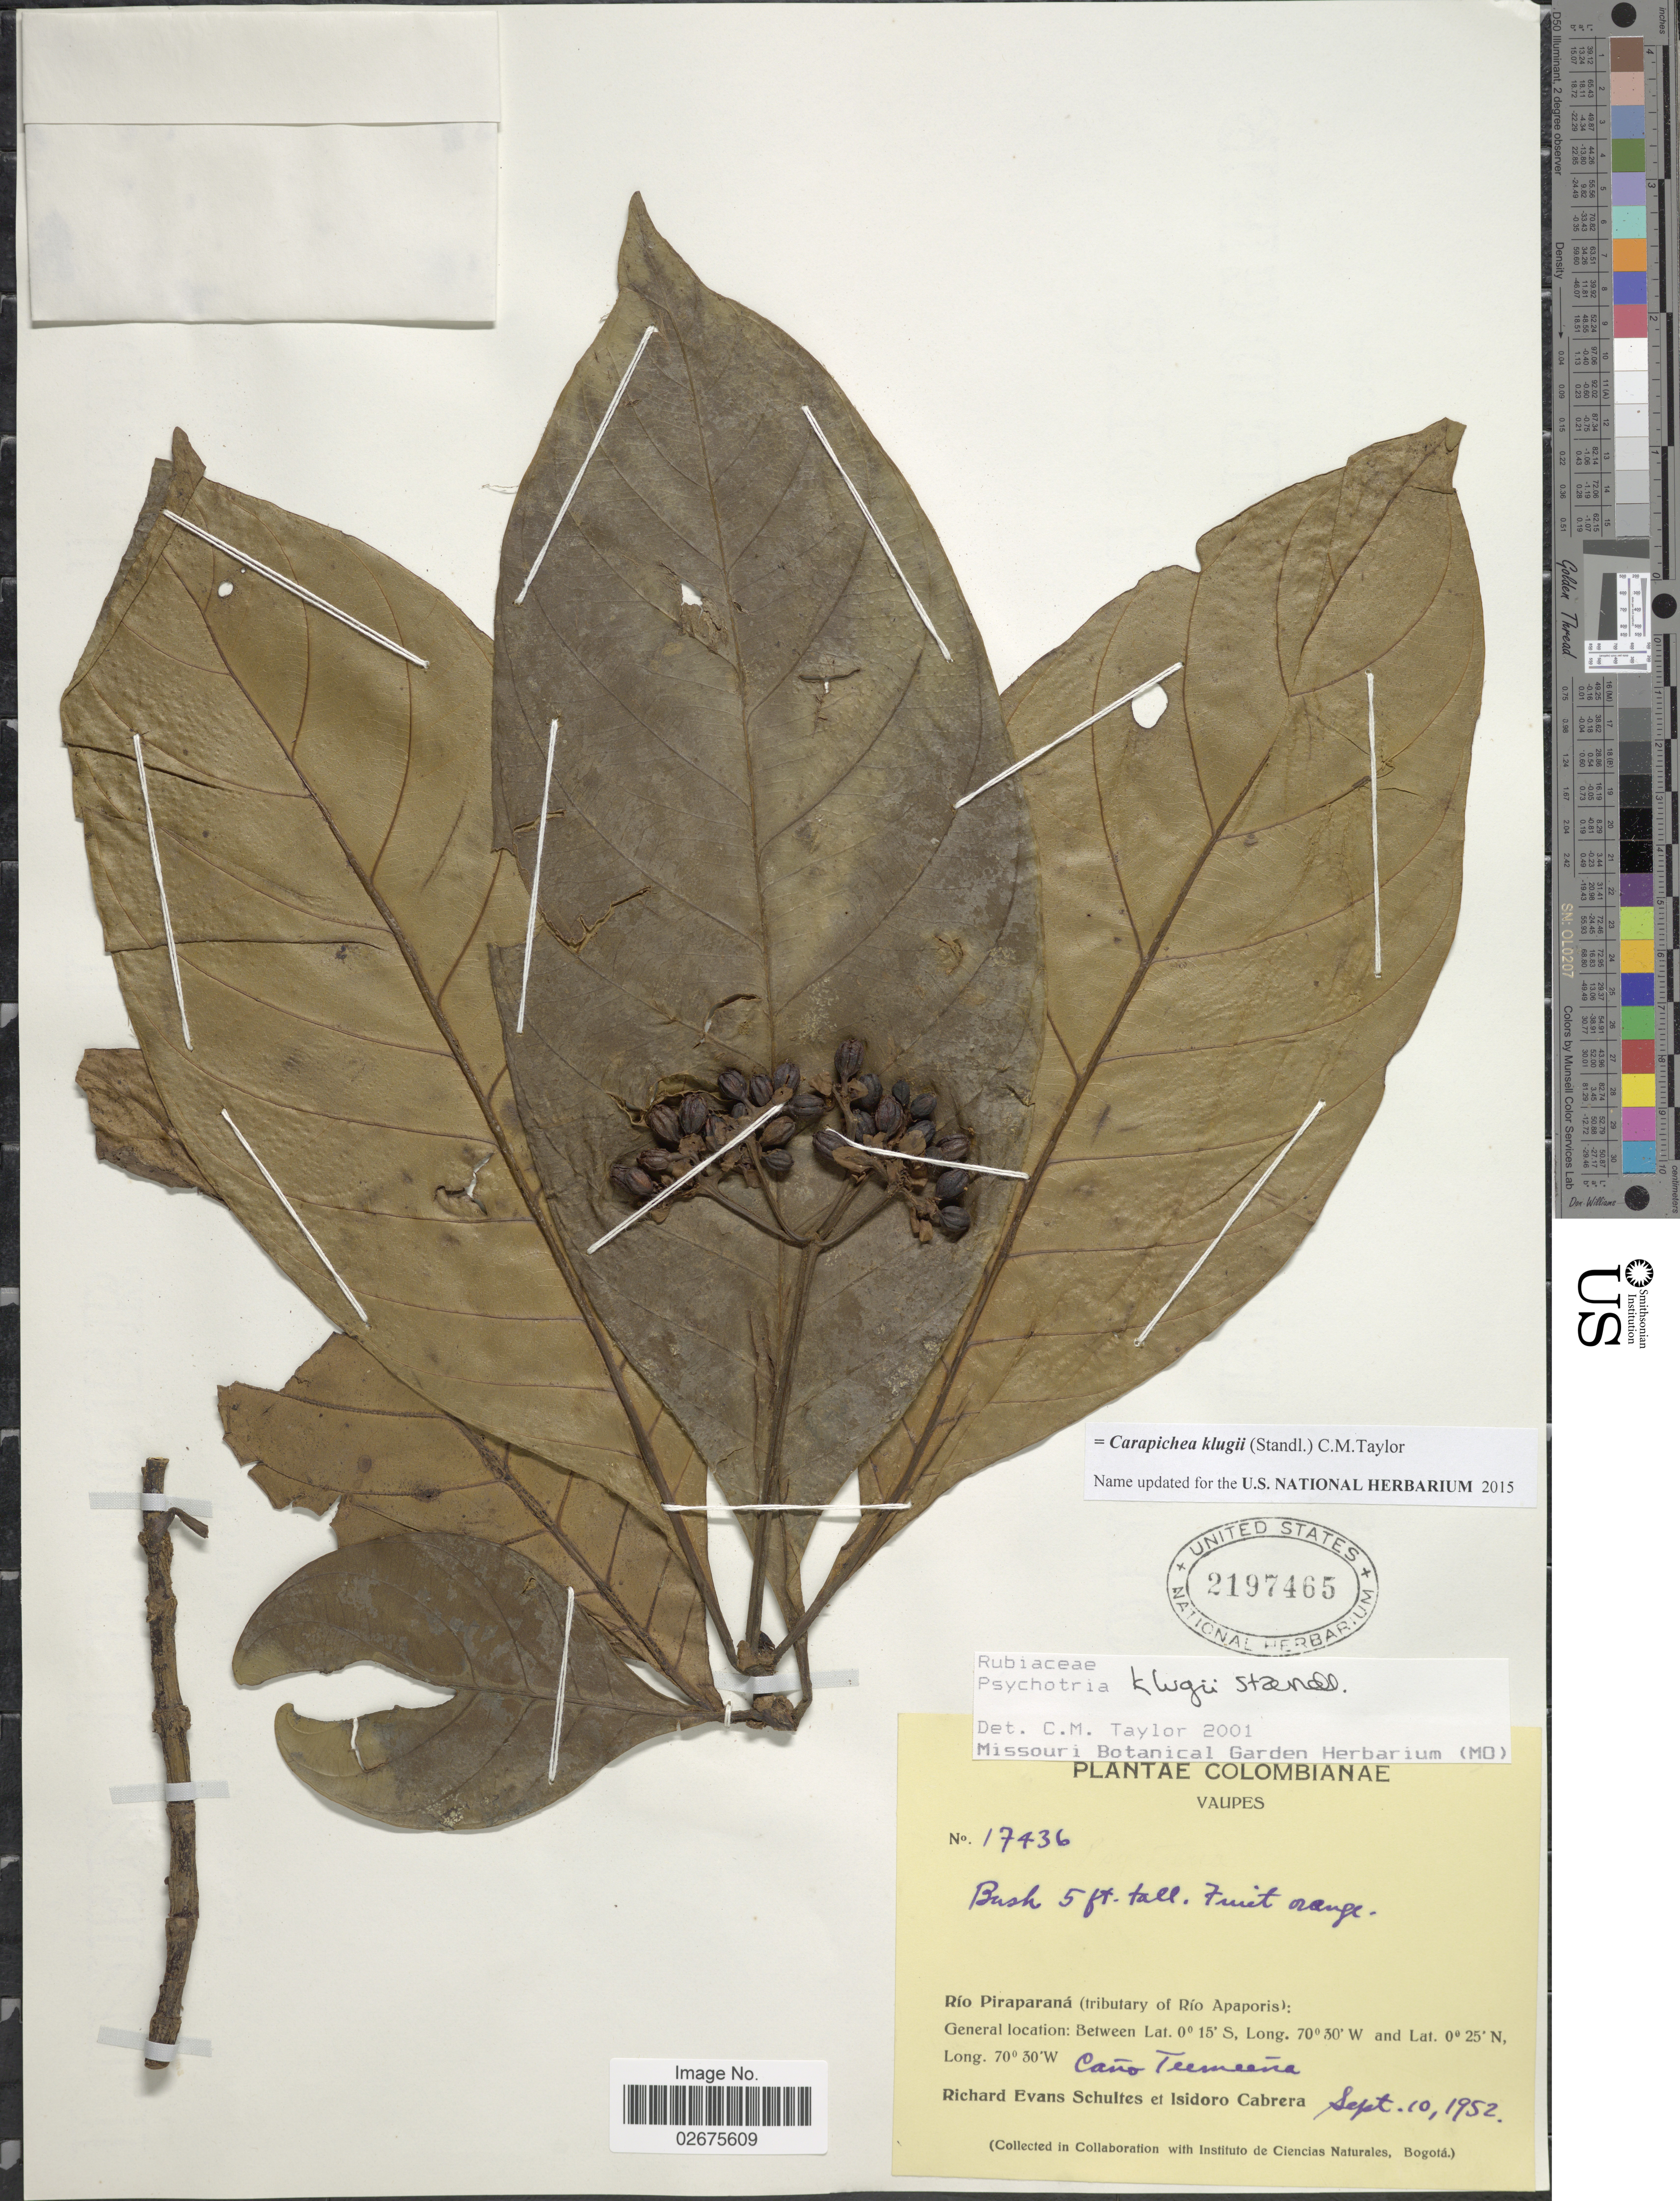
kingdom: Plantae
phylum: Tracheophyta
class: Magnoliopsida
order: Gentianales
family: Rubiaceae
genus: Carapichea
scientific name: Carapichea klugii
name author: (Standl.) C.M. Taylor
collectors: R. E. Schultes & I. Cabrera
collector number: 17436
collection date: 1952-09-10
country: Colombia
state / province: Vaupés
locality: Vaupes, Rio Piraparana (tributary of Rio Apaporis)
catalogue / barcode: US 2197465